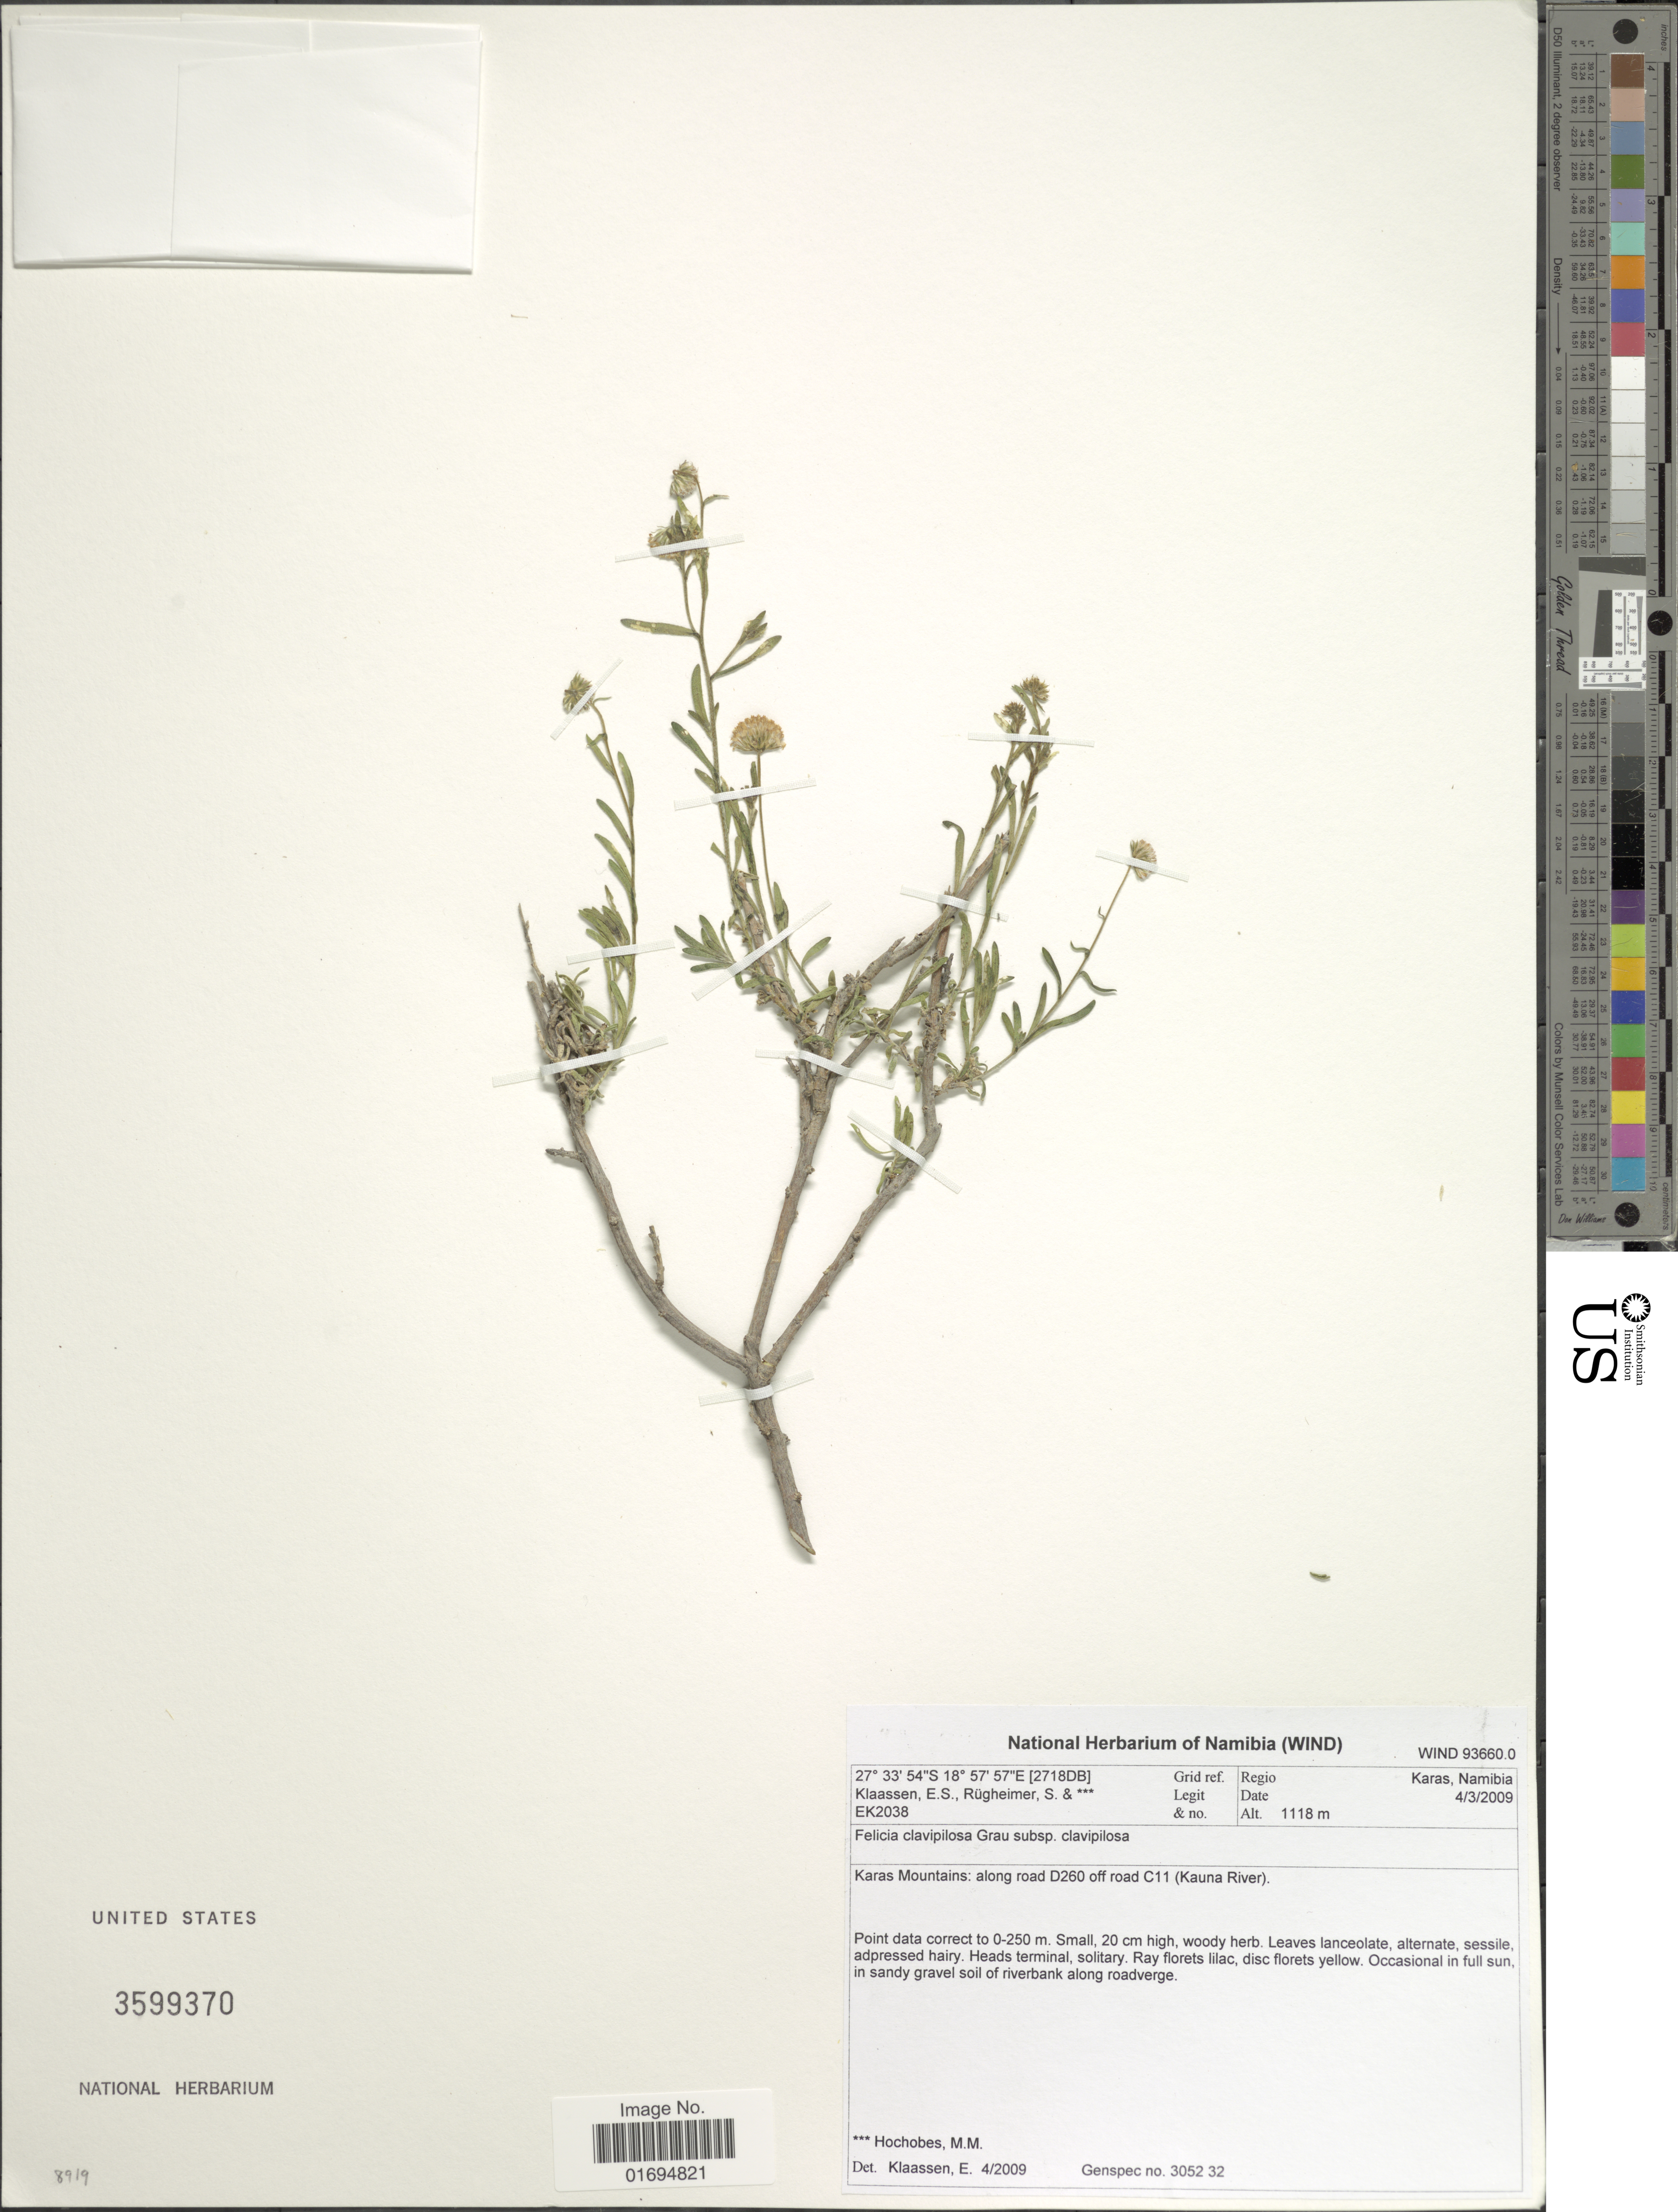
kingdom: Plantae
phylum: Tracheophyta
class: Magnoliopsida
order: Asterales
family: Asteraceae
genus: Felicia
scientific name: Felicia clavipilosa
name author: Grau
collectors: E. S. Klaassen & S. Rugheimer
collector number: EK2038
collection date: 2009-03-04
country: Namibia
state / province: Karas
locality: Karas Mountains: along road D260 off road C11 (Kauna River)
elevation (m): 1118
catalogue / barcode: US 3599370